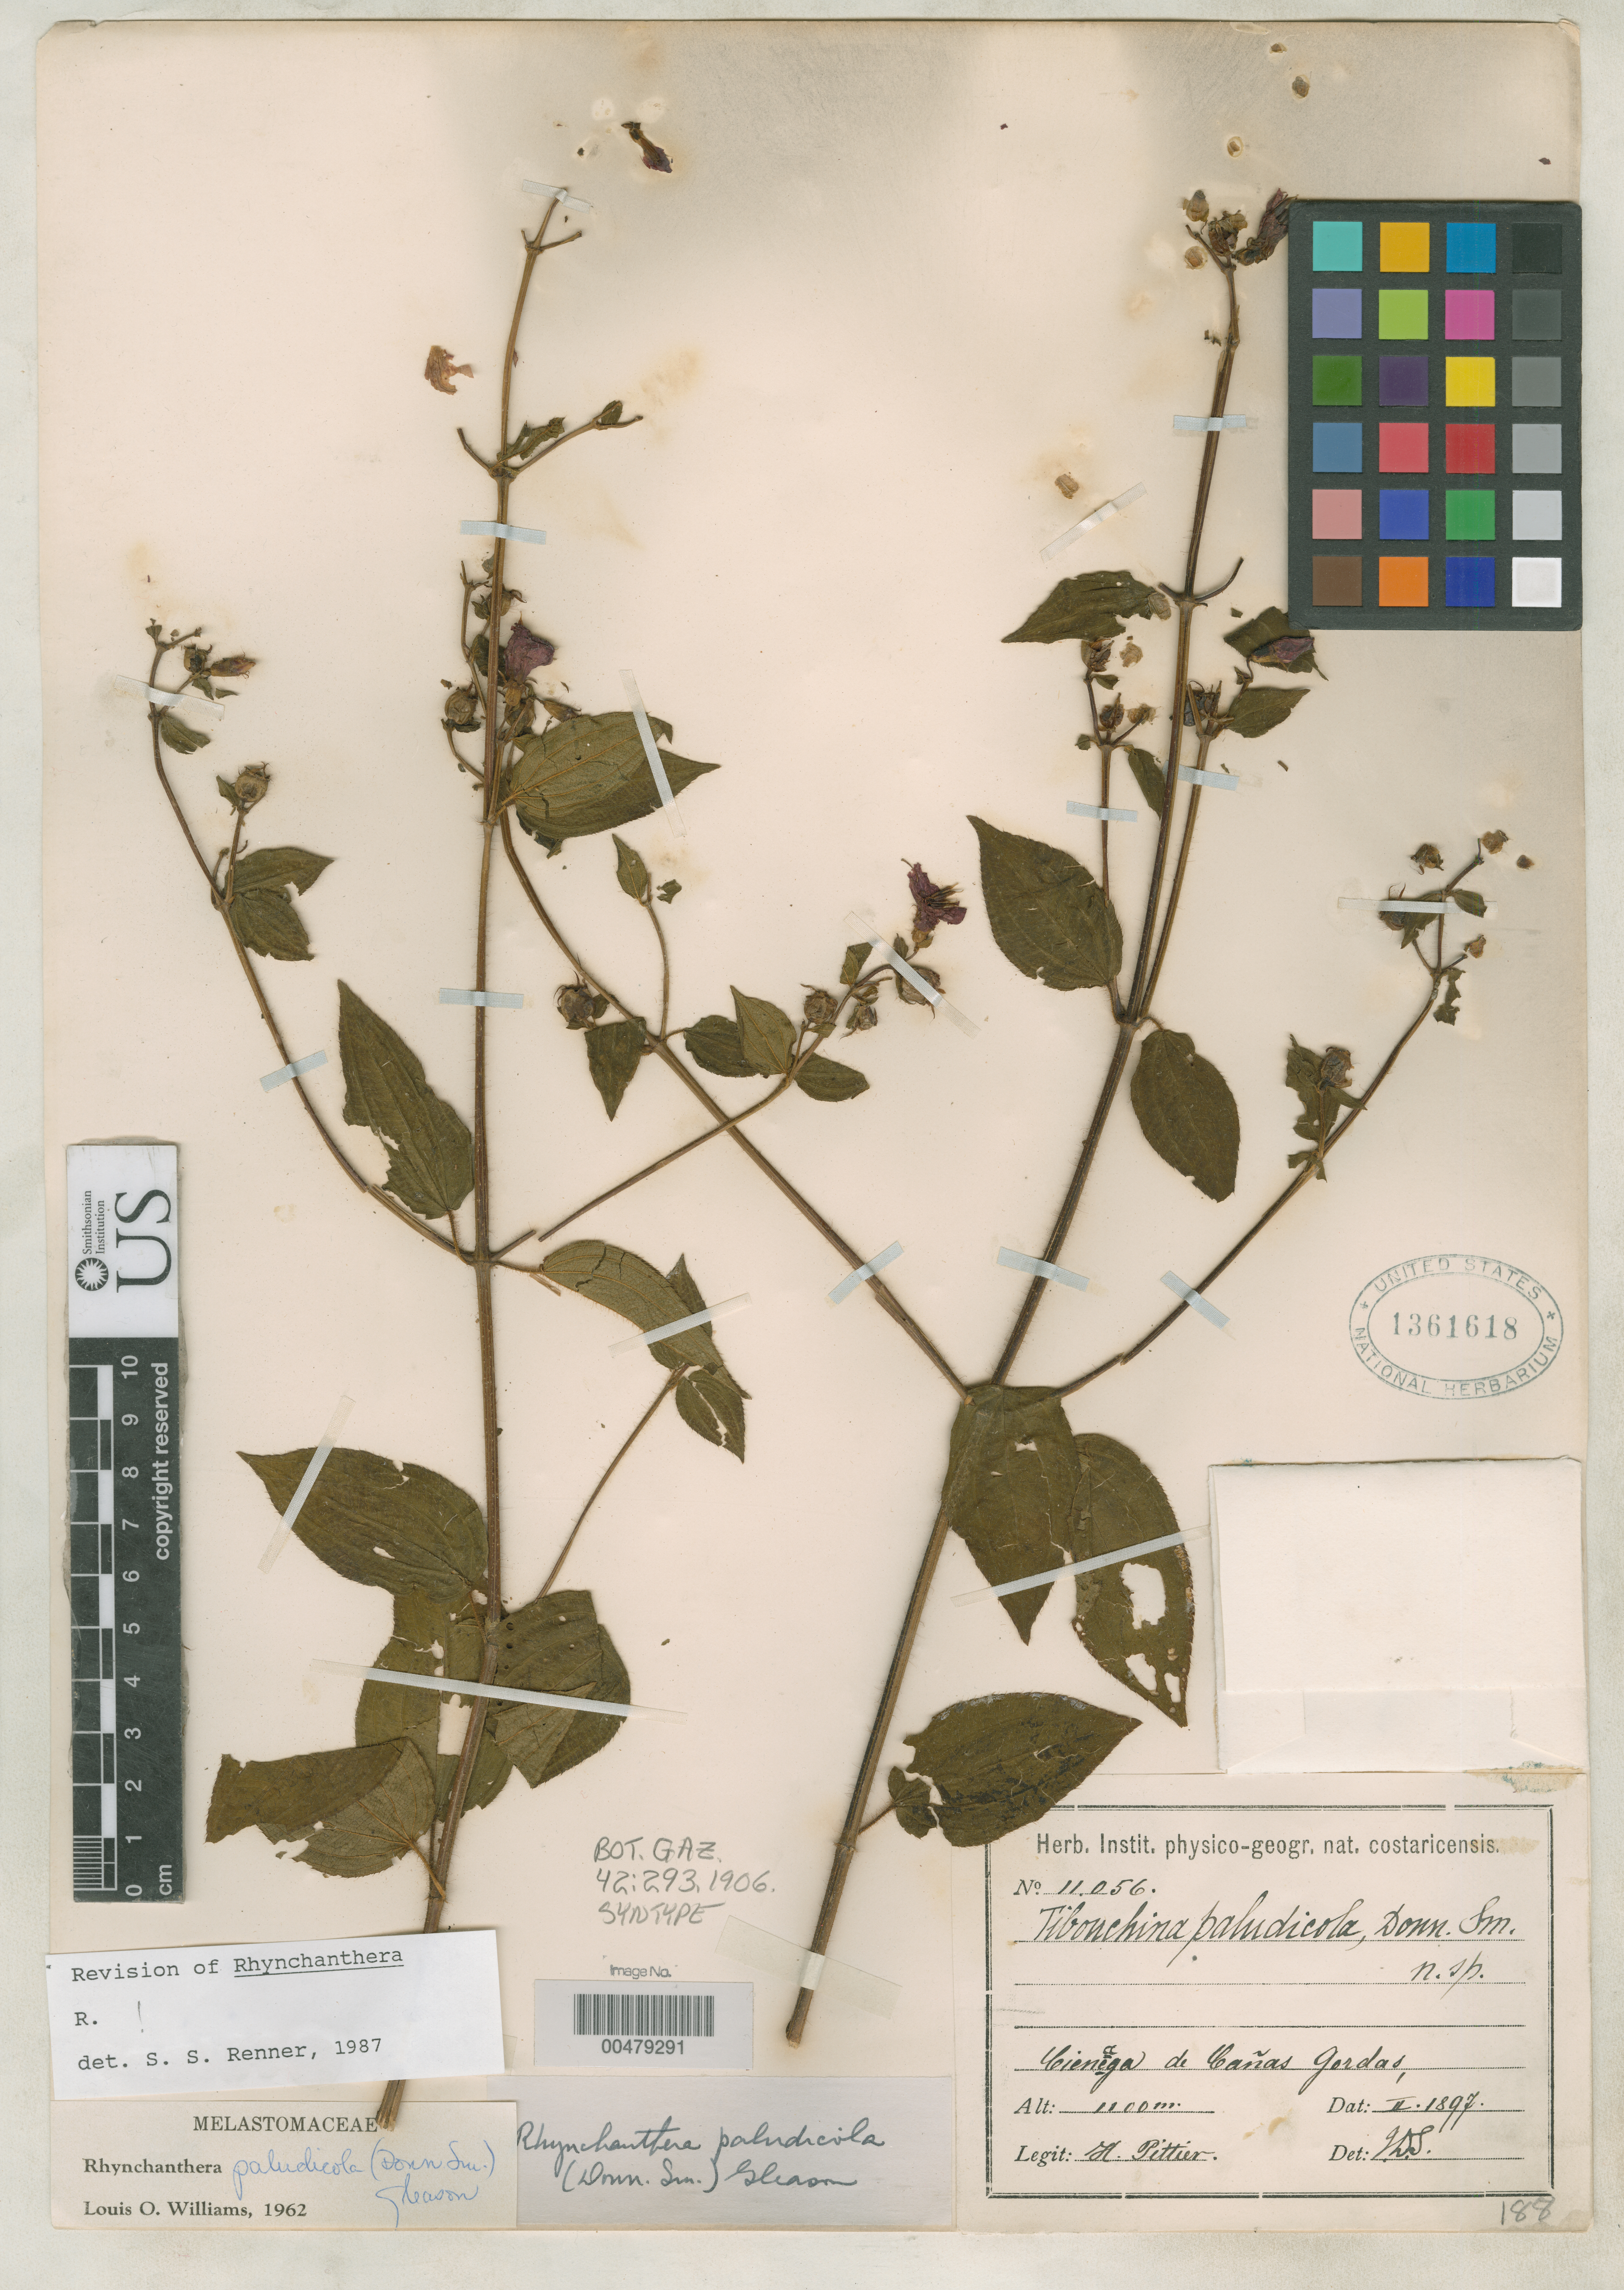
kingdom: Plantae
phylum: Tracheophyta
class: Magnoliopsida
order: Myrtales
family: Melastomataceae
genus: Tibouchina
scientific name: Tibouchina paludicola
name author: Donn. Sm.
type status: Lectotype; Syntype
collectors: H. F. Pittier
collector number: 11056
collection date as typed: Feb 1897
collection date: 1897-02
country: Costa Rica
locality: Cienega de Cañas Gordas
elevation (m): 1100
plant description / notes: Renner effectively lectotypified by citing the type collection as Pittier 11056 with the "holotype" at US. Although there are 2 duplicates of this collection at US and Renner did not explicitly cite or annotate either sheet as holotype (or lectotype), this sheet (USNH 1361618) is the only one annotated by Renner and is presumably the lectotype.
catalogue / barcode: US 1361618